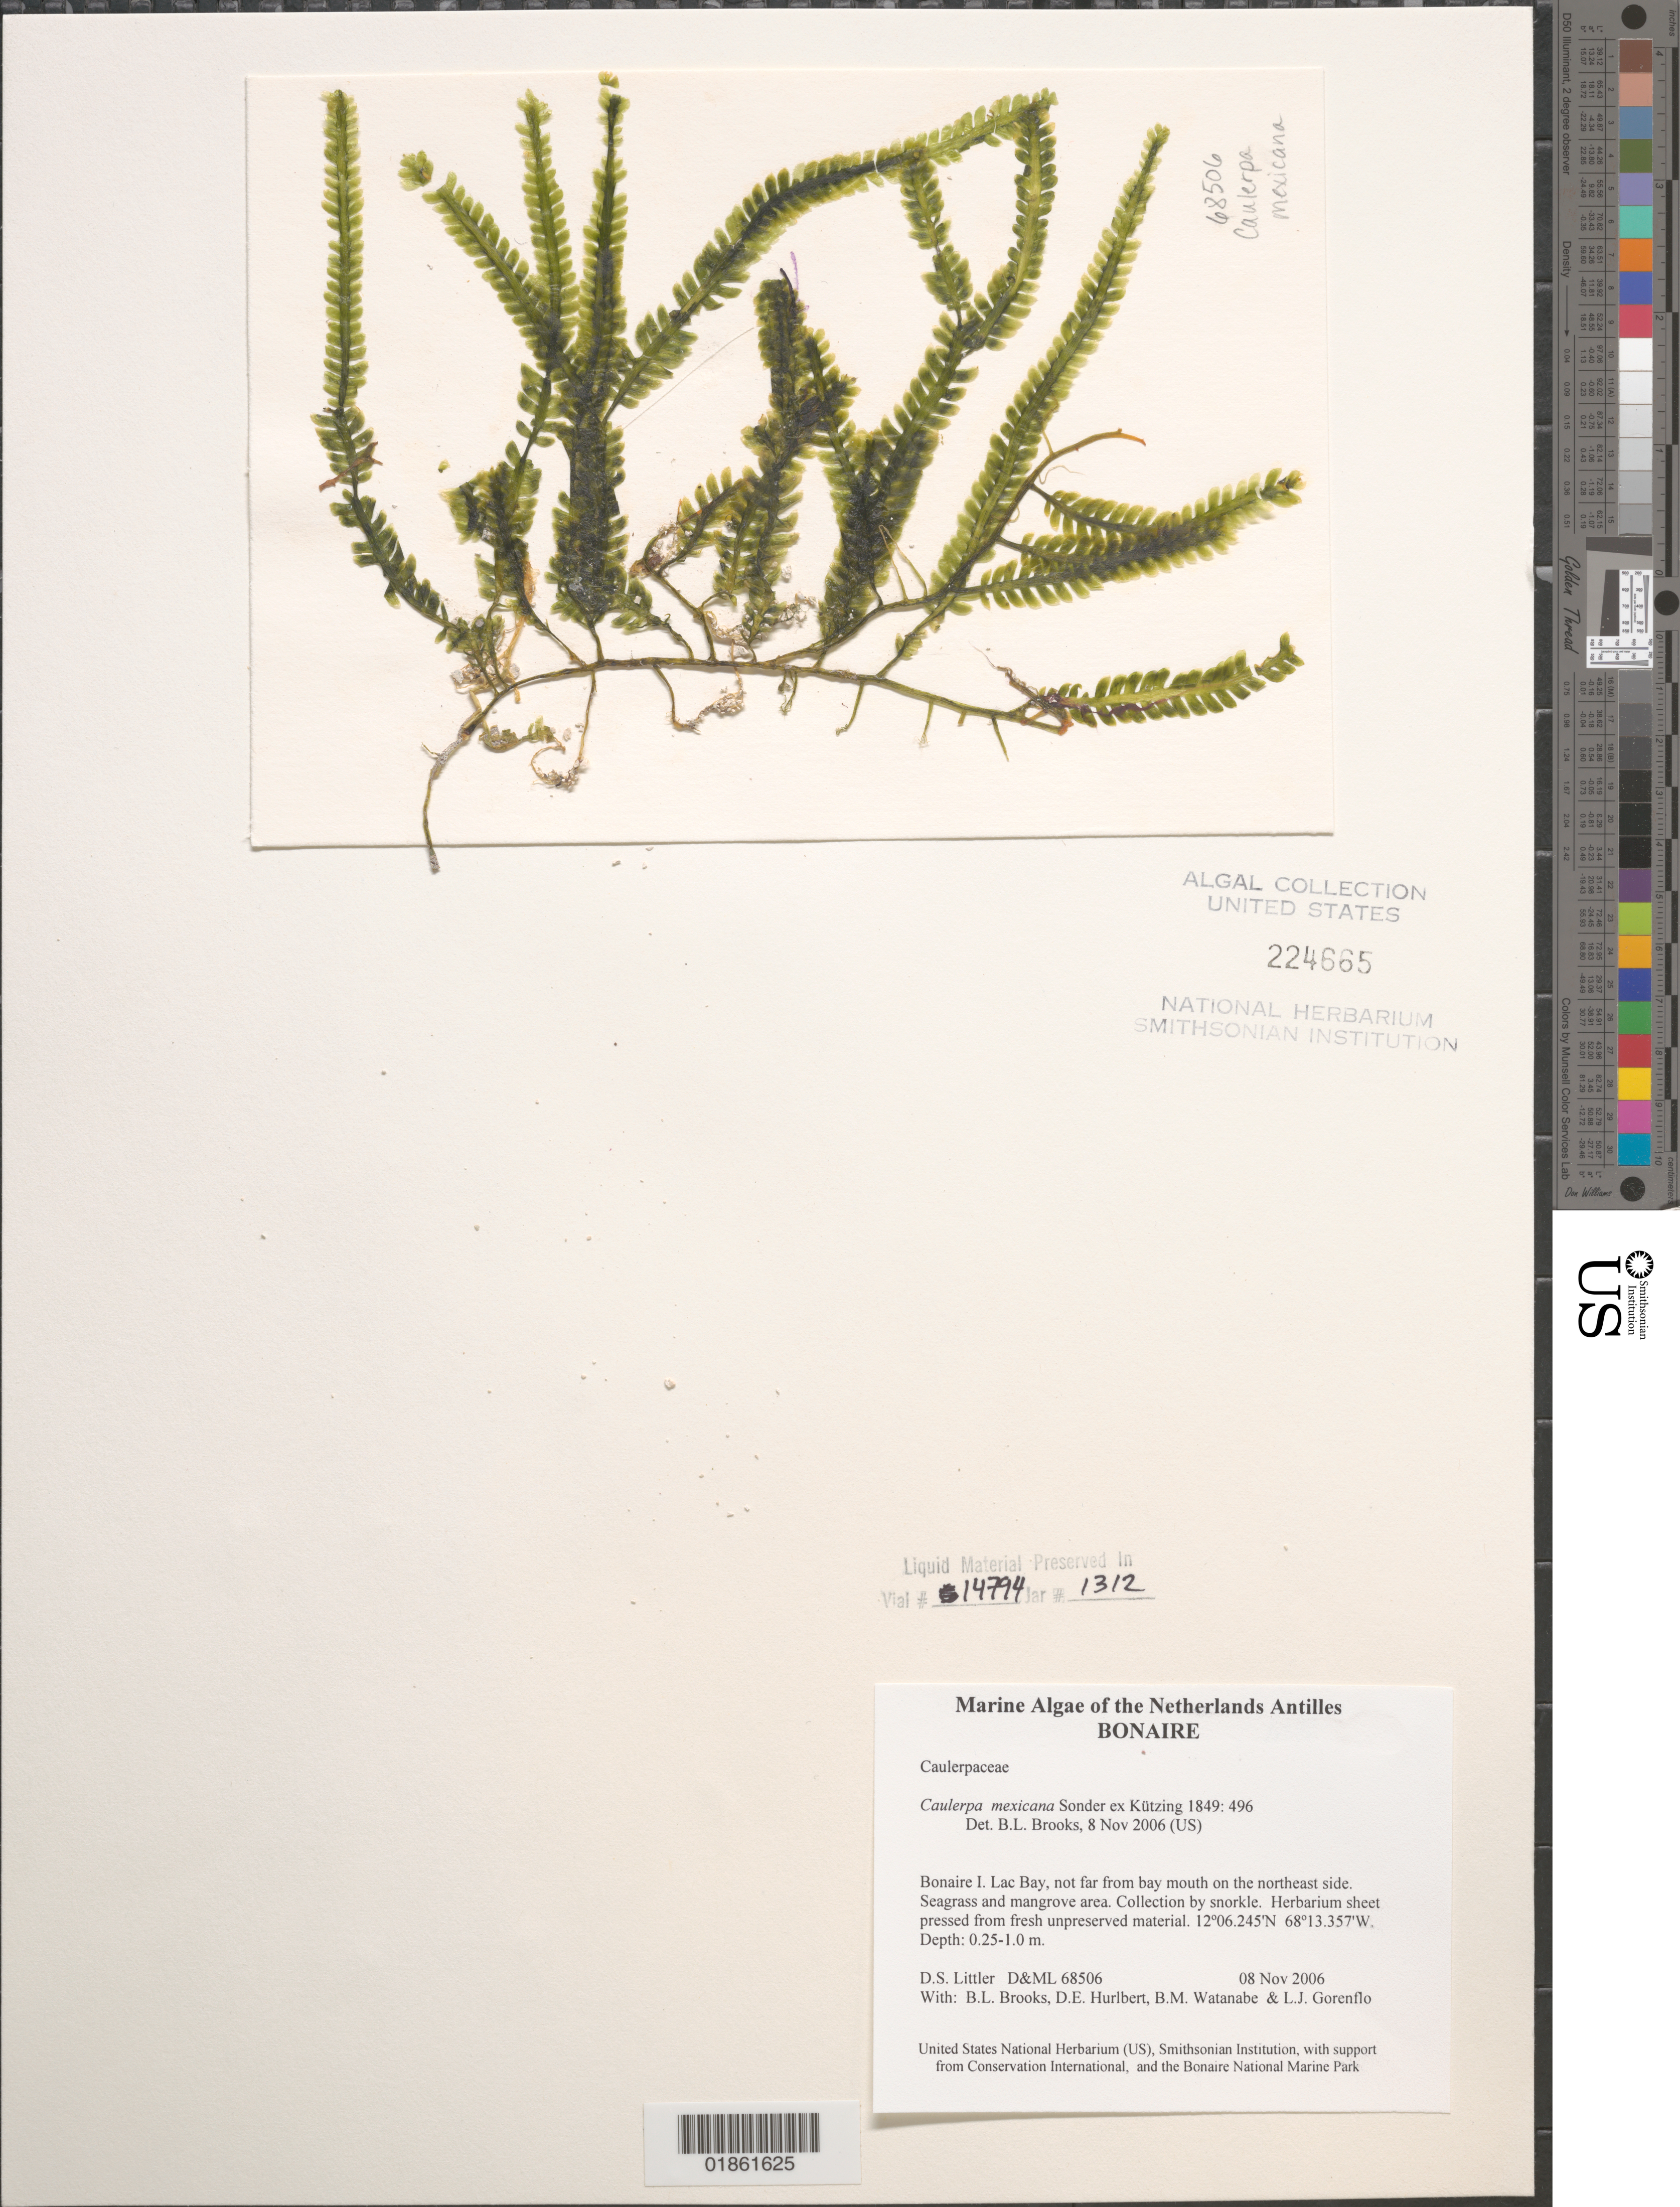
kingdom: Plantae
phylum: Chlorophyta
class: Ulvophyceae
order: Bryopsidales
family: Caulerpaceae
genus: Caulerpa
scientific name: Caulerpa mexicana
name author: Sond. ex Kütz.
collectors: D. S. Littler, M. M. Littler, D. Hurlburt & L. Gorenflo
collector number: D&ML 68506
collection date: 2006-11-08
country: Netherlands Antilles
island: Bonaire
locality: Bonaire. Lac Bay.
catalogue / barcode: US 224665-2